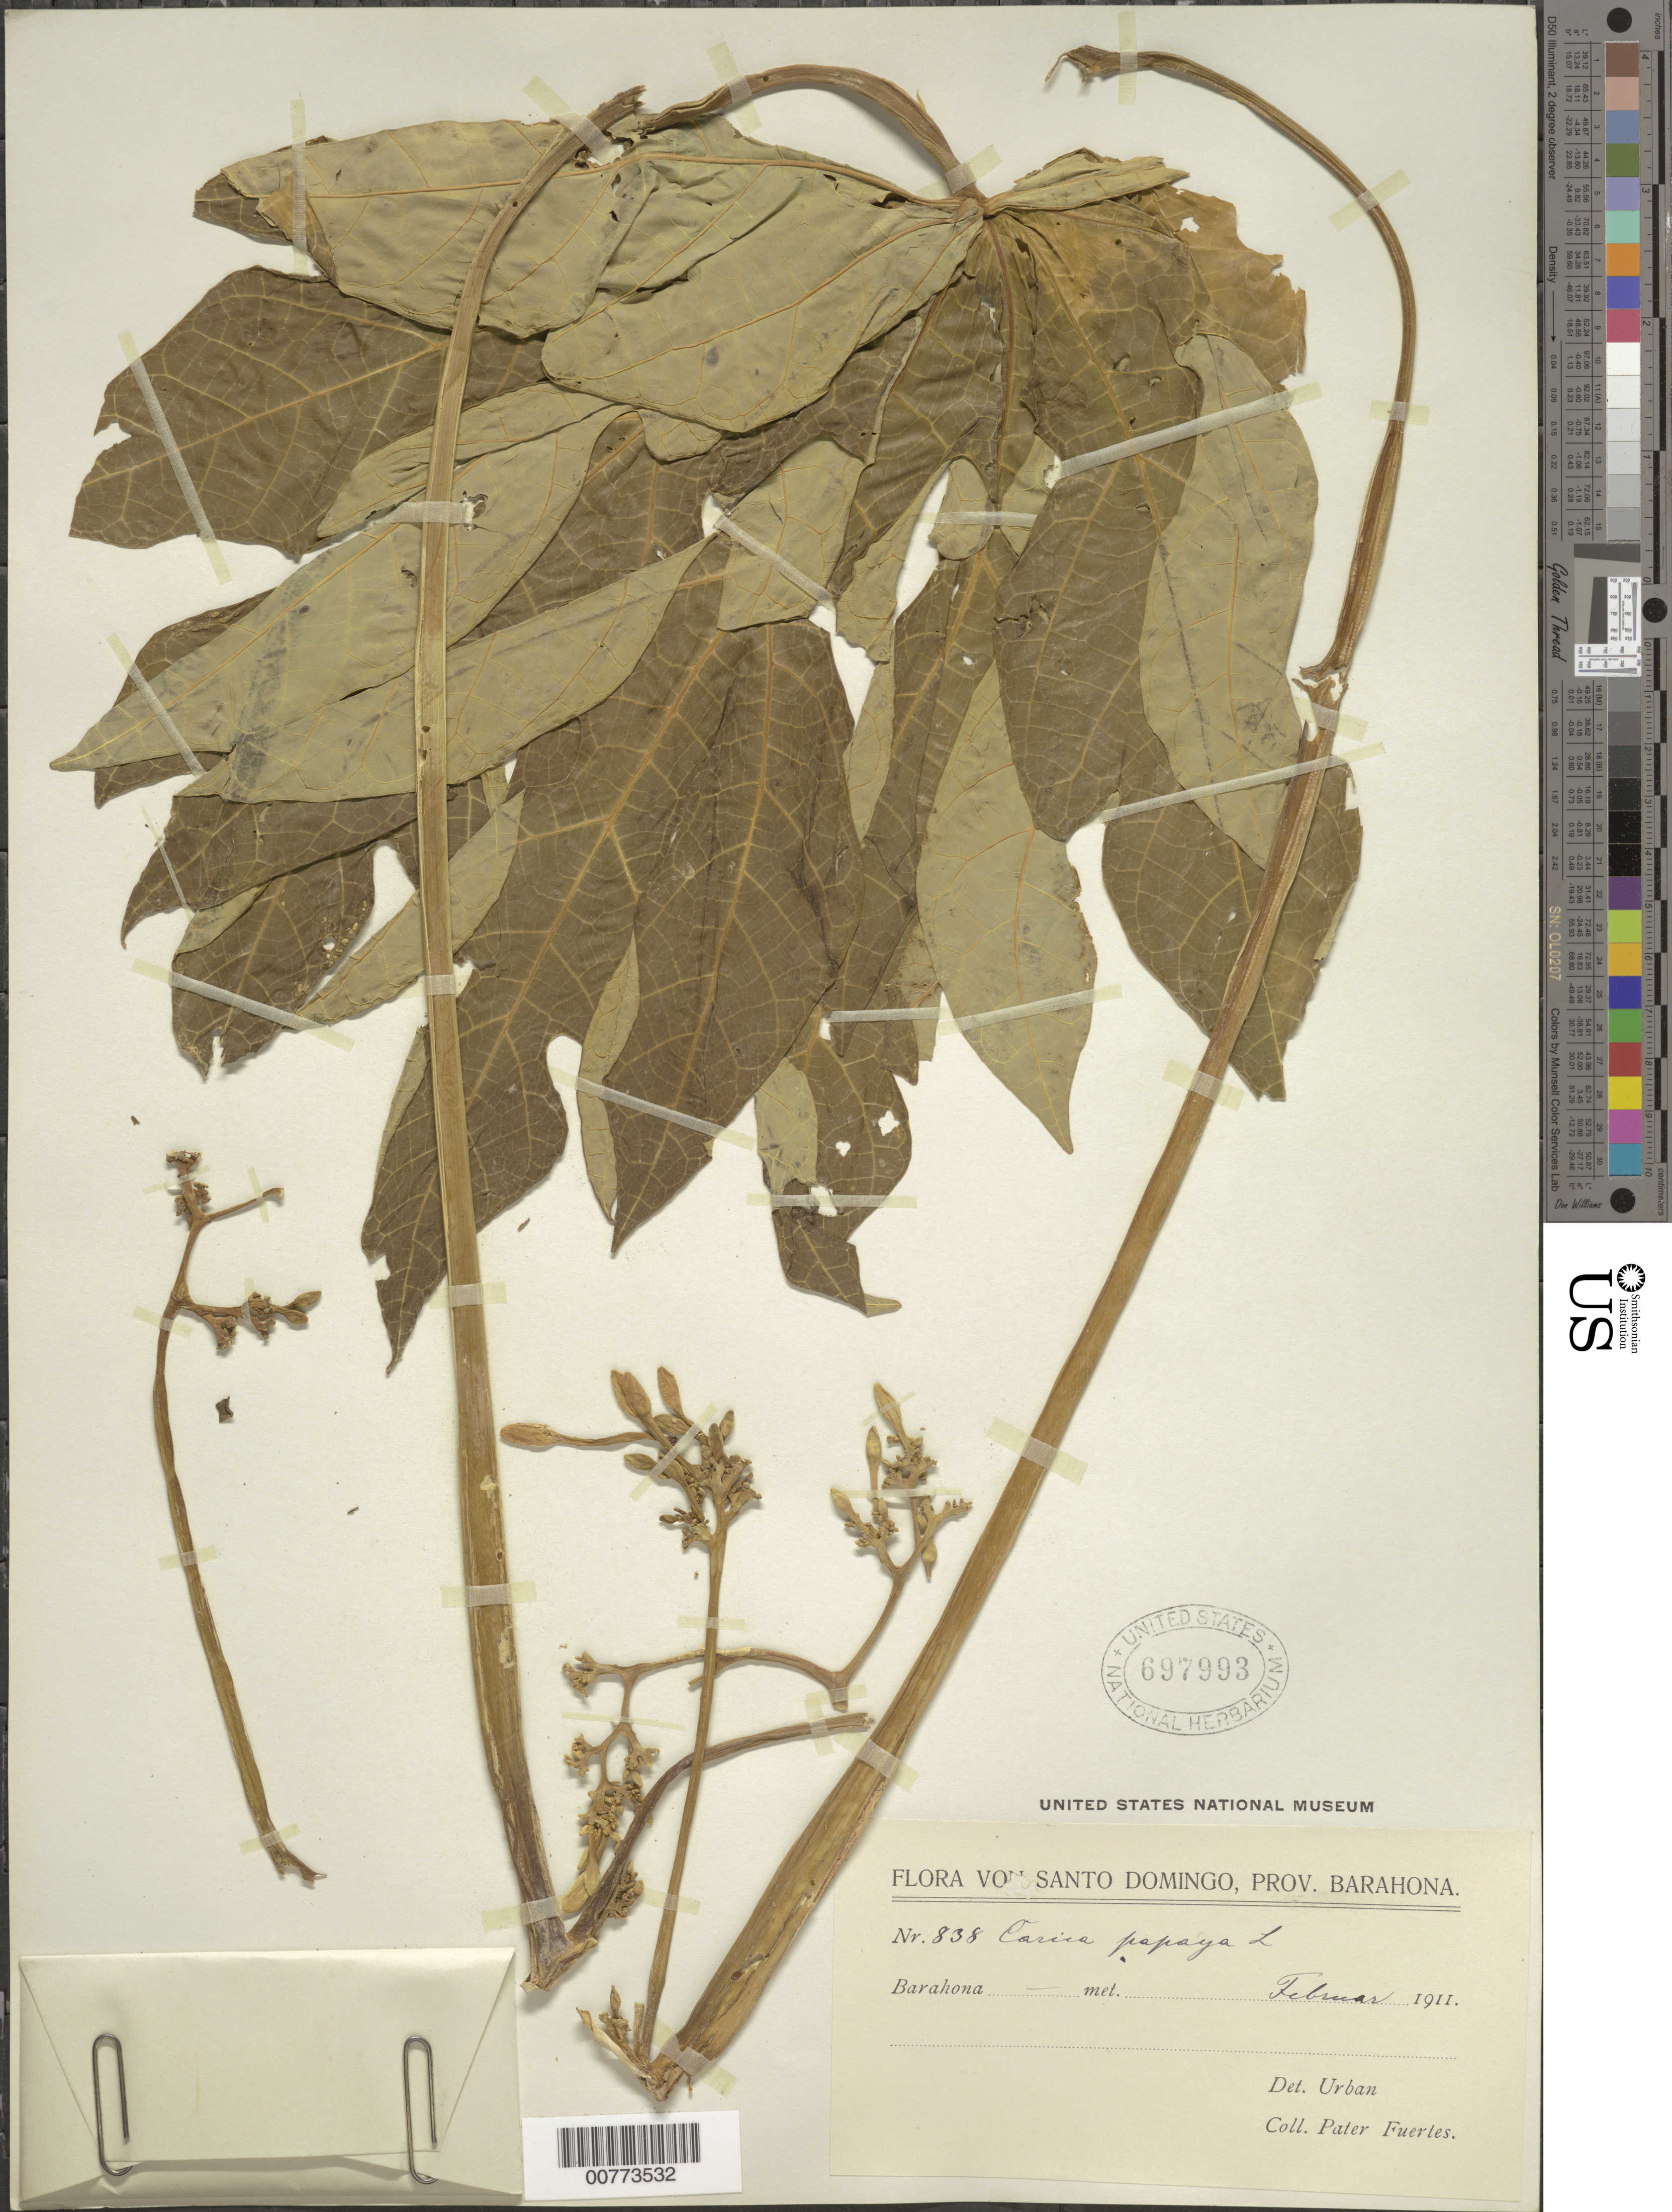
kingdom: Plantae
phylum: Tracheophyta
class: Magnoliopsida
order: Brassicales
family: Caricaceae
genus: Carica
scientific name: Carica papaya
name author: L.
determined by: Urban, Ignatz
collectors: M. D. Fuertes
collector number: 838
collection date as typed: Feb 1911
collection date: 1911-02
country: Dominican Republic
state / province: Barahona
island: Hispaniola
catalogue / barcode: US 697993